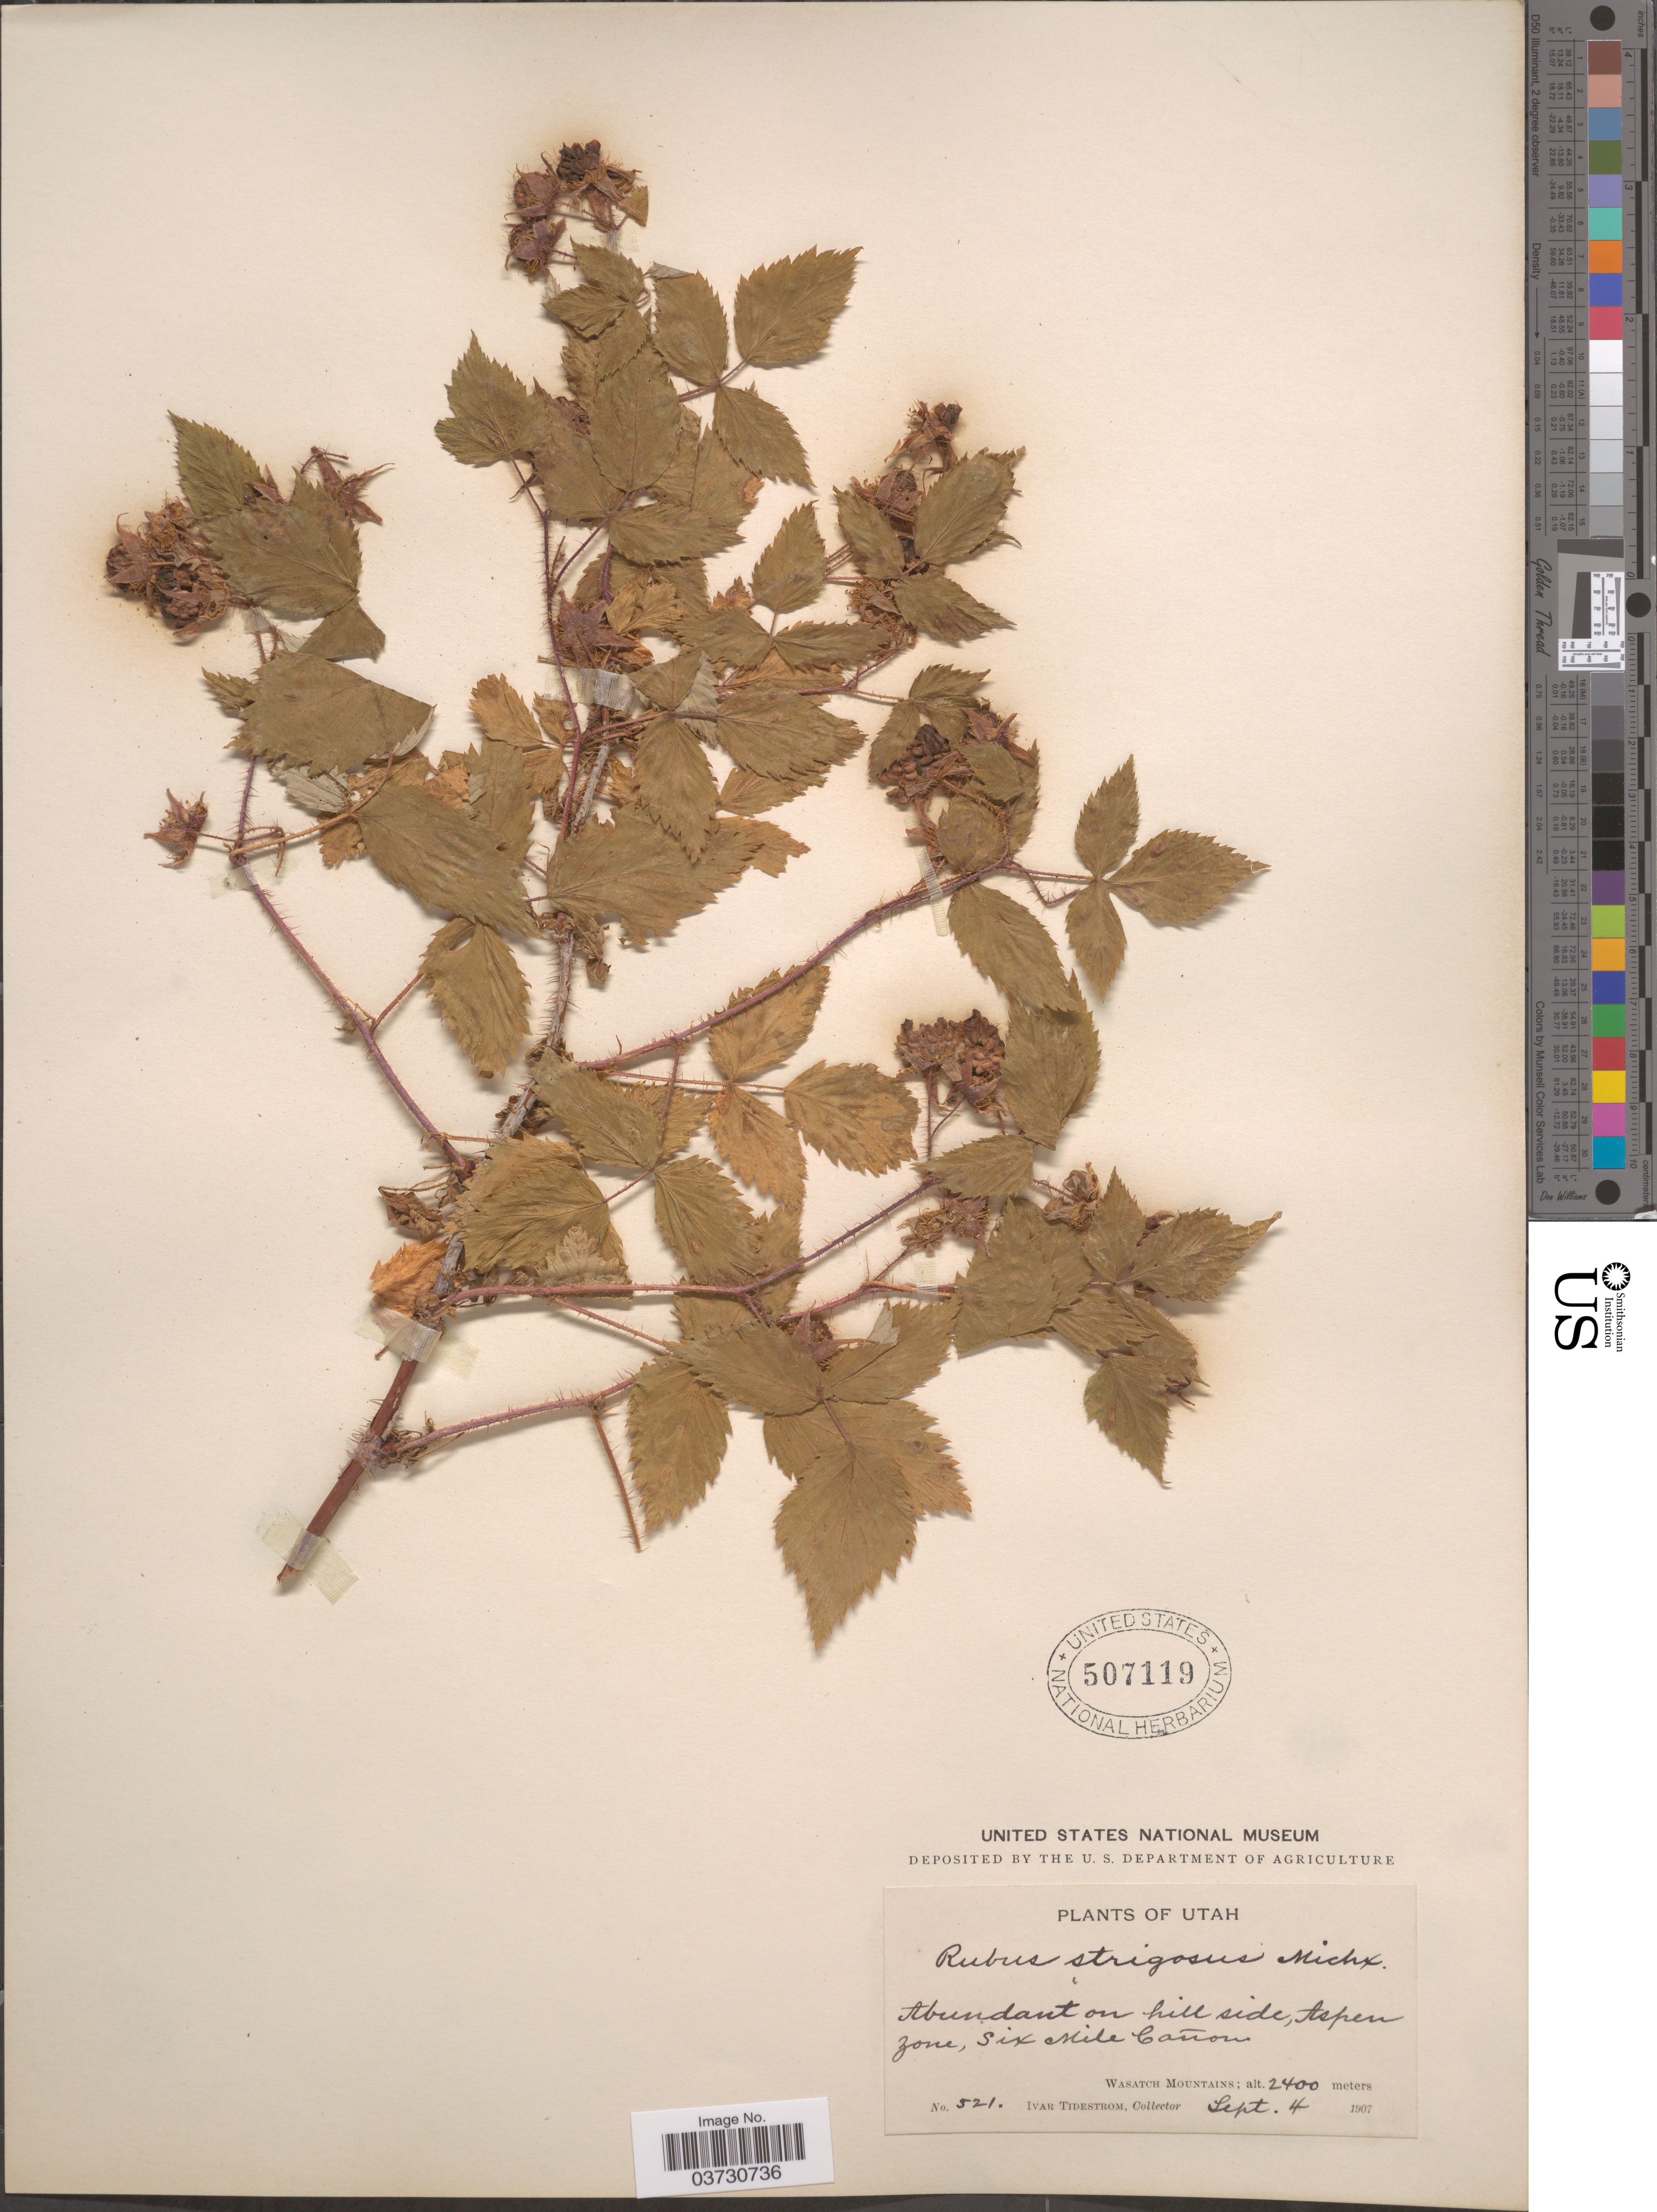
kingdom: Plantae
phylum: Tracheophyta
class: Magnoliopsida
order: Rosales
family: Rosaceae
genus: Rubus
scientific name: Rubus melanolasius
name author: Dieck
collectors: I. F. Tidestrom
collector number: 521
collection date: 1907-09-04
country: United States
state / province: Utah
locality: On hill side, Aspen Zone, Six Mile Cañon. Wasatch Mountains.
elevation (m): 2400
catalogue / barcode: US 507119